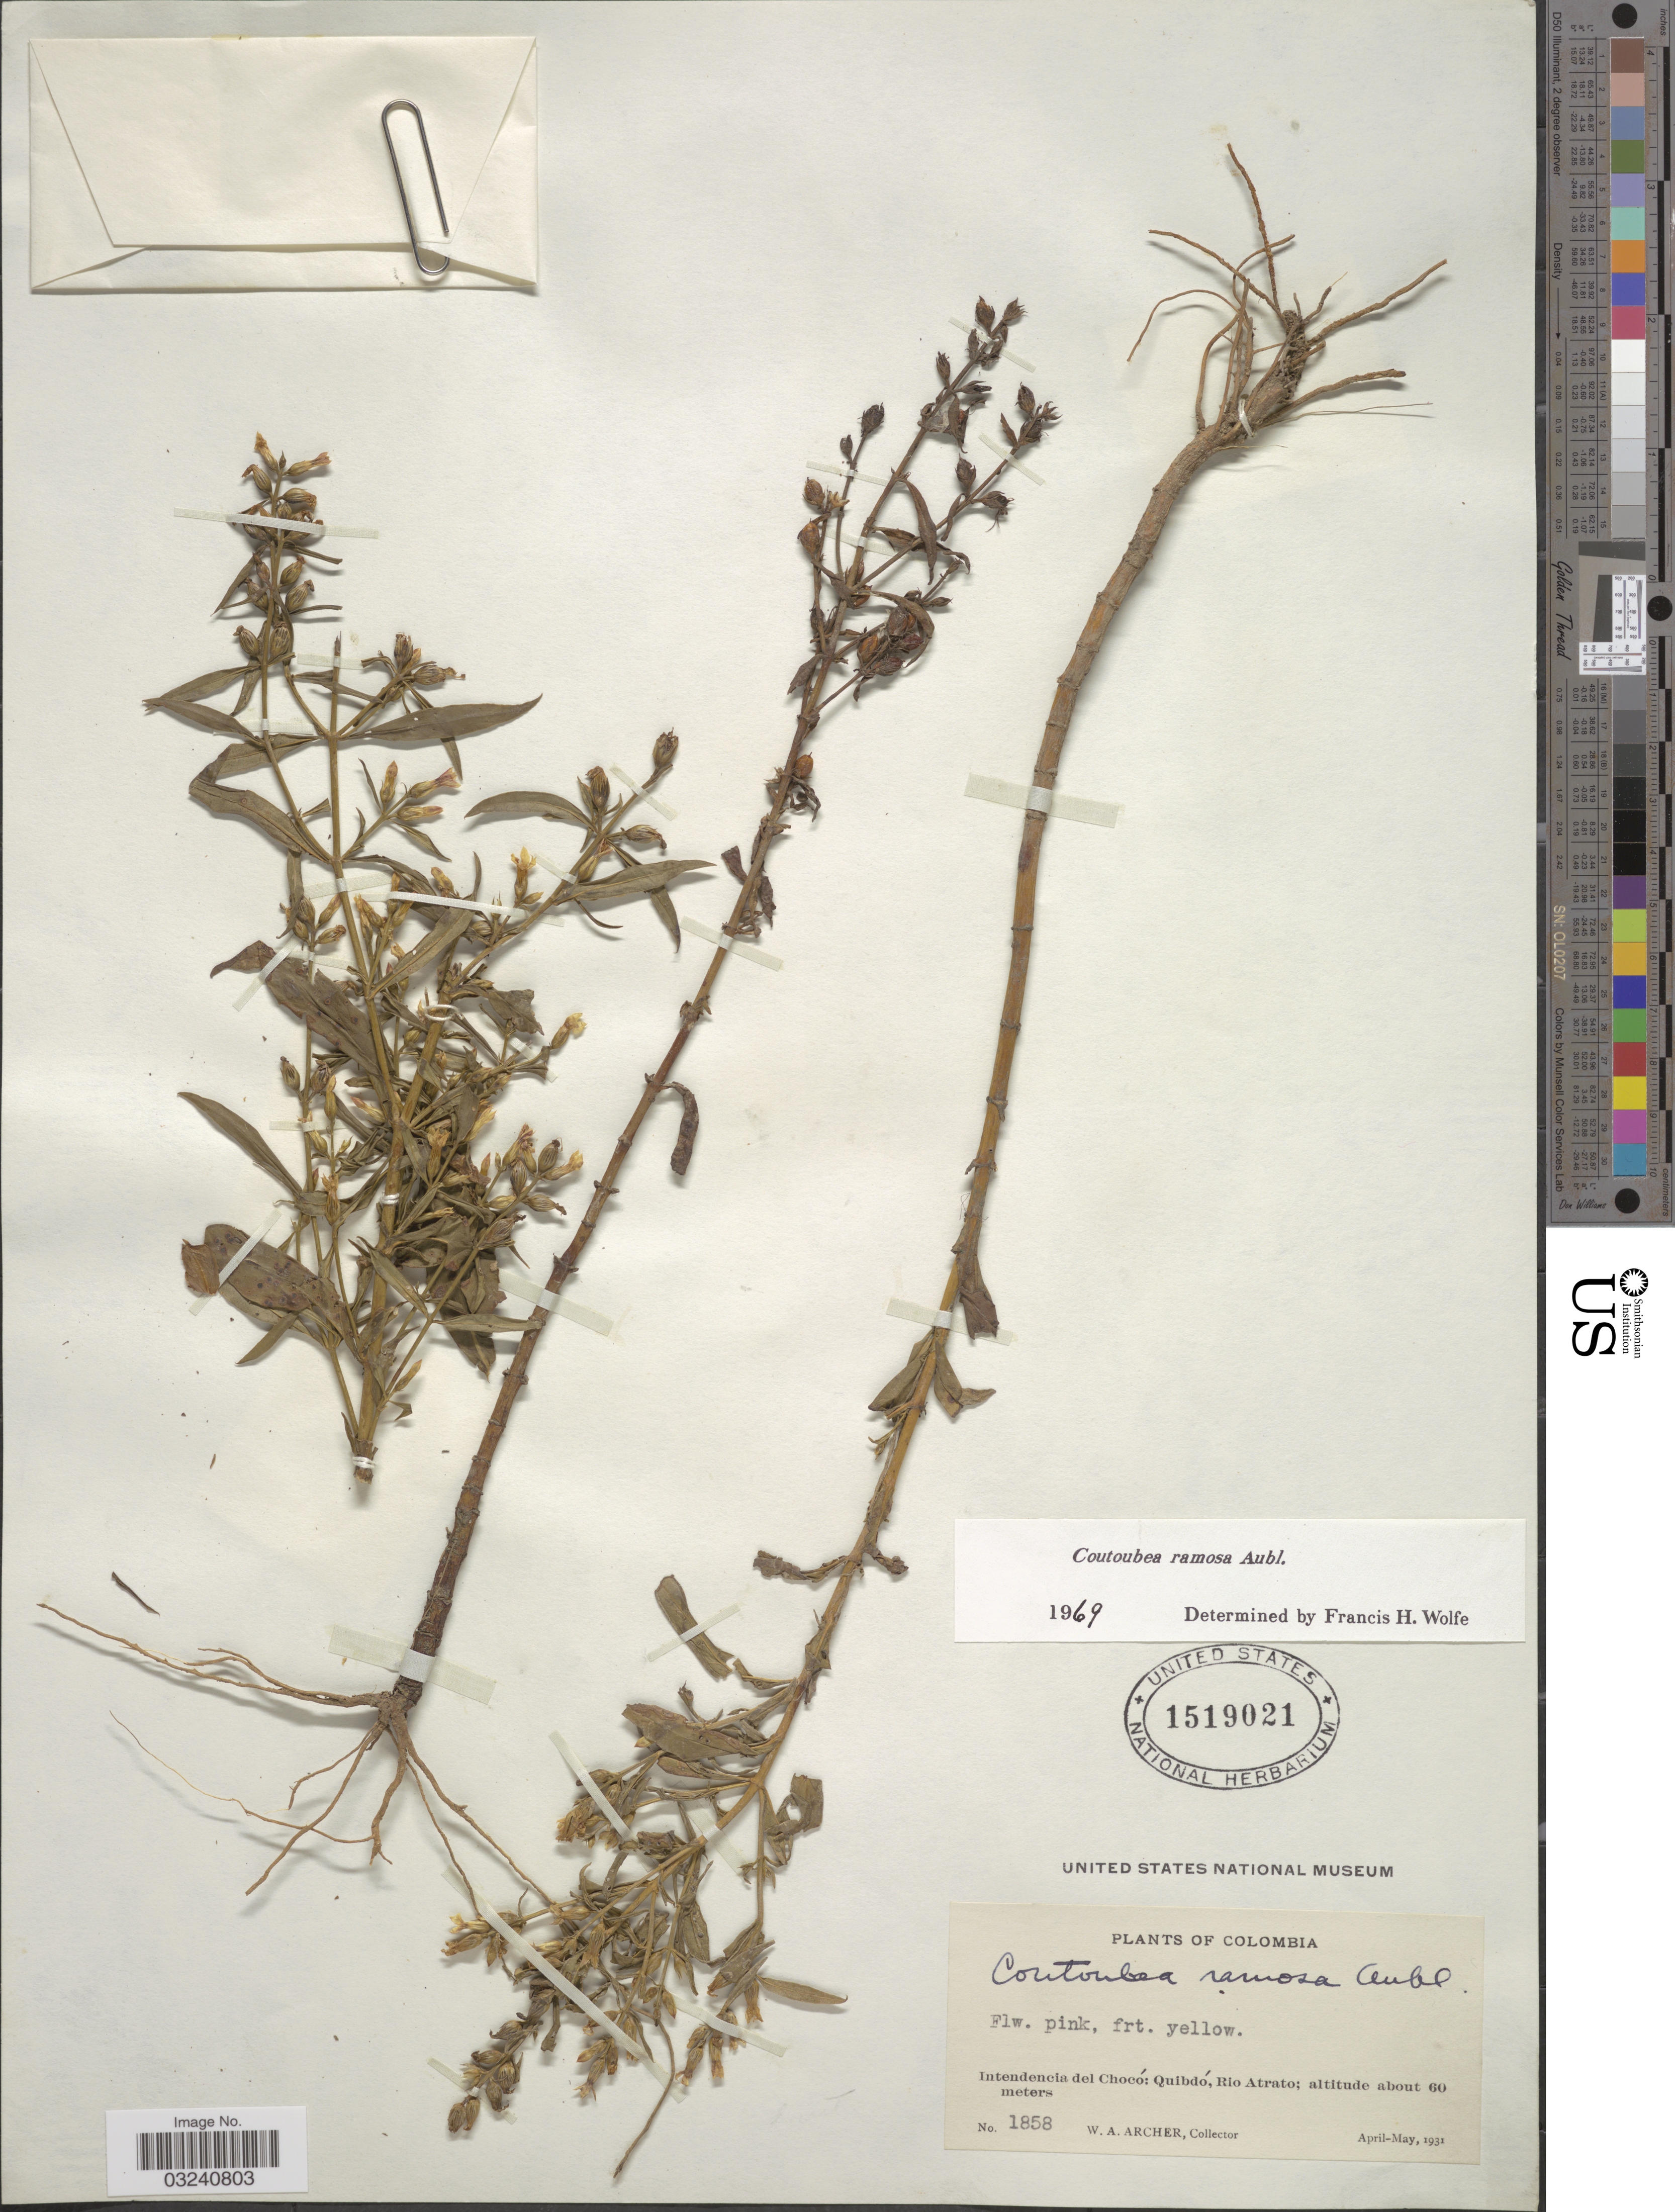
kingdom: Plantae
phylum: Tracheophyta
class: Magnoliopsida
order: Gentianales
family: Gentianaceae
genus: Coutoubea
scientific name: Coutoubea ramosa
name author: Aubl.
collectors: W. Archer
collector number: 1858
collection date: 1931-04/1931-05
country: Colombia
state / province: Chocó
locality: Intendencia del Chocó: Quibdó, Rio Atrato.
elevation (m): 60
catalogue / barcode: US 1519021